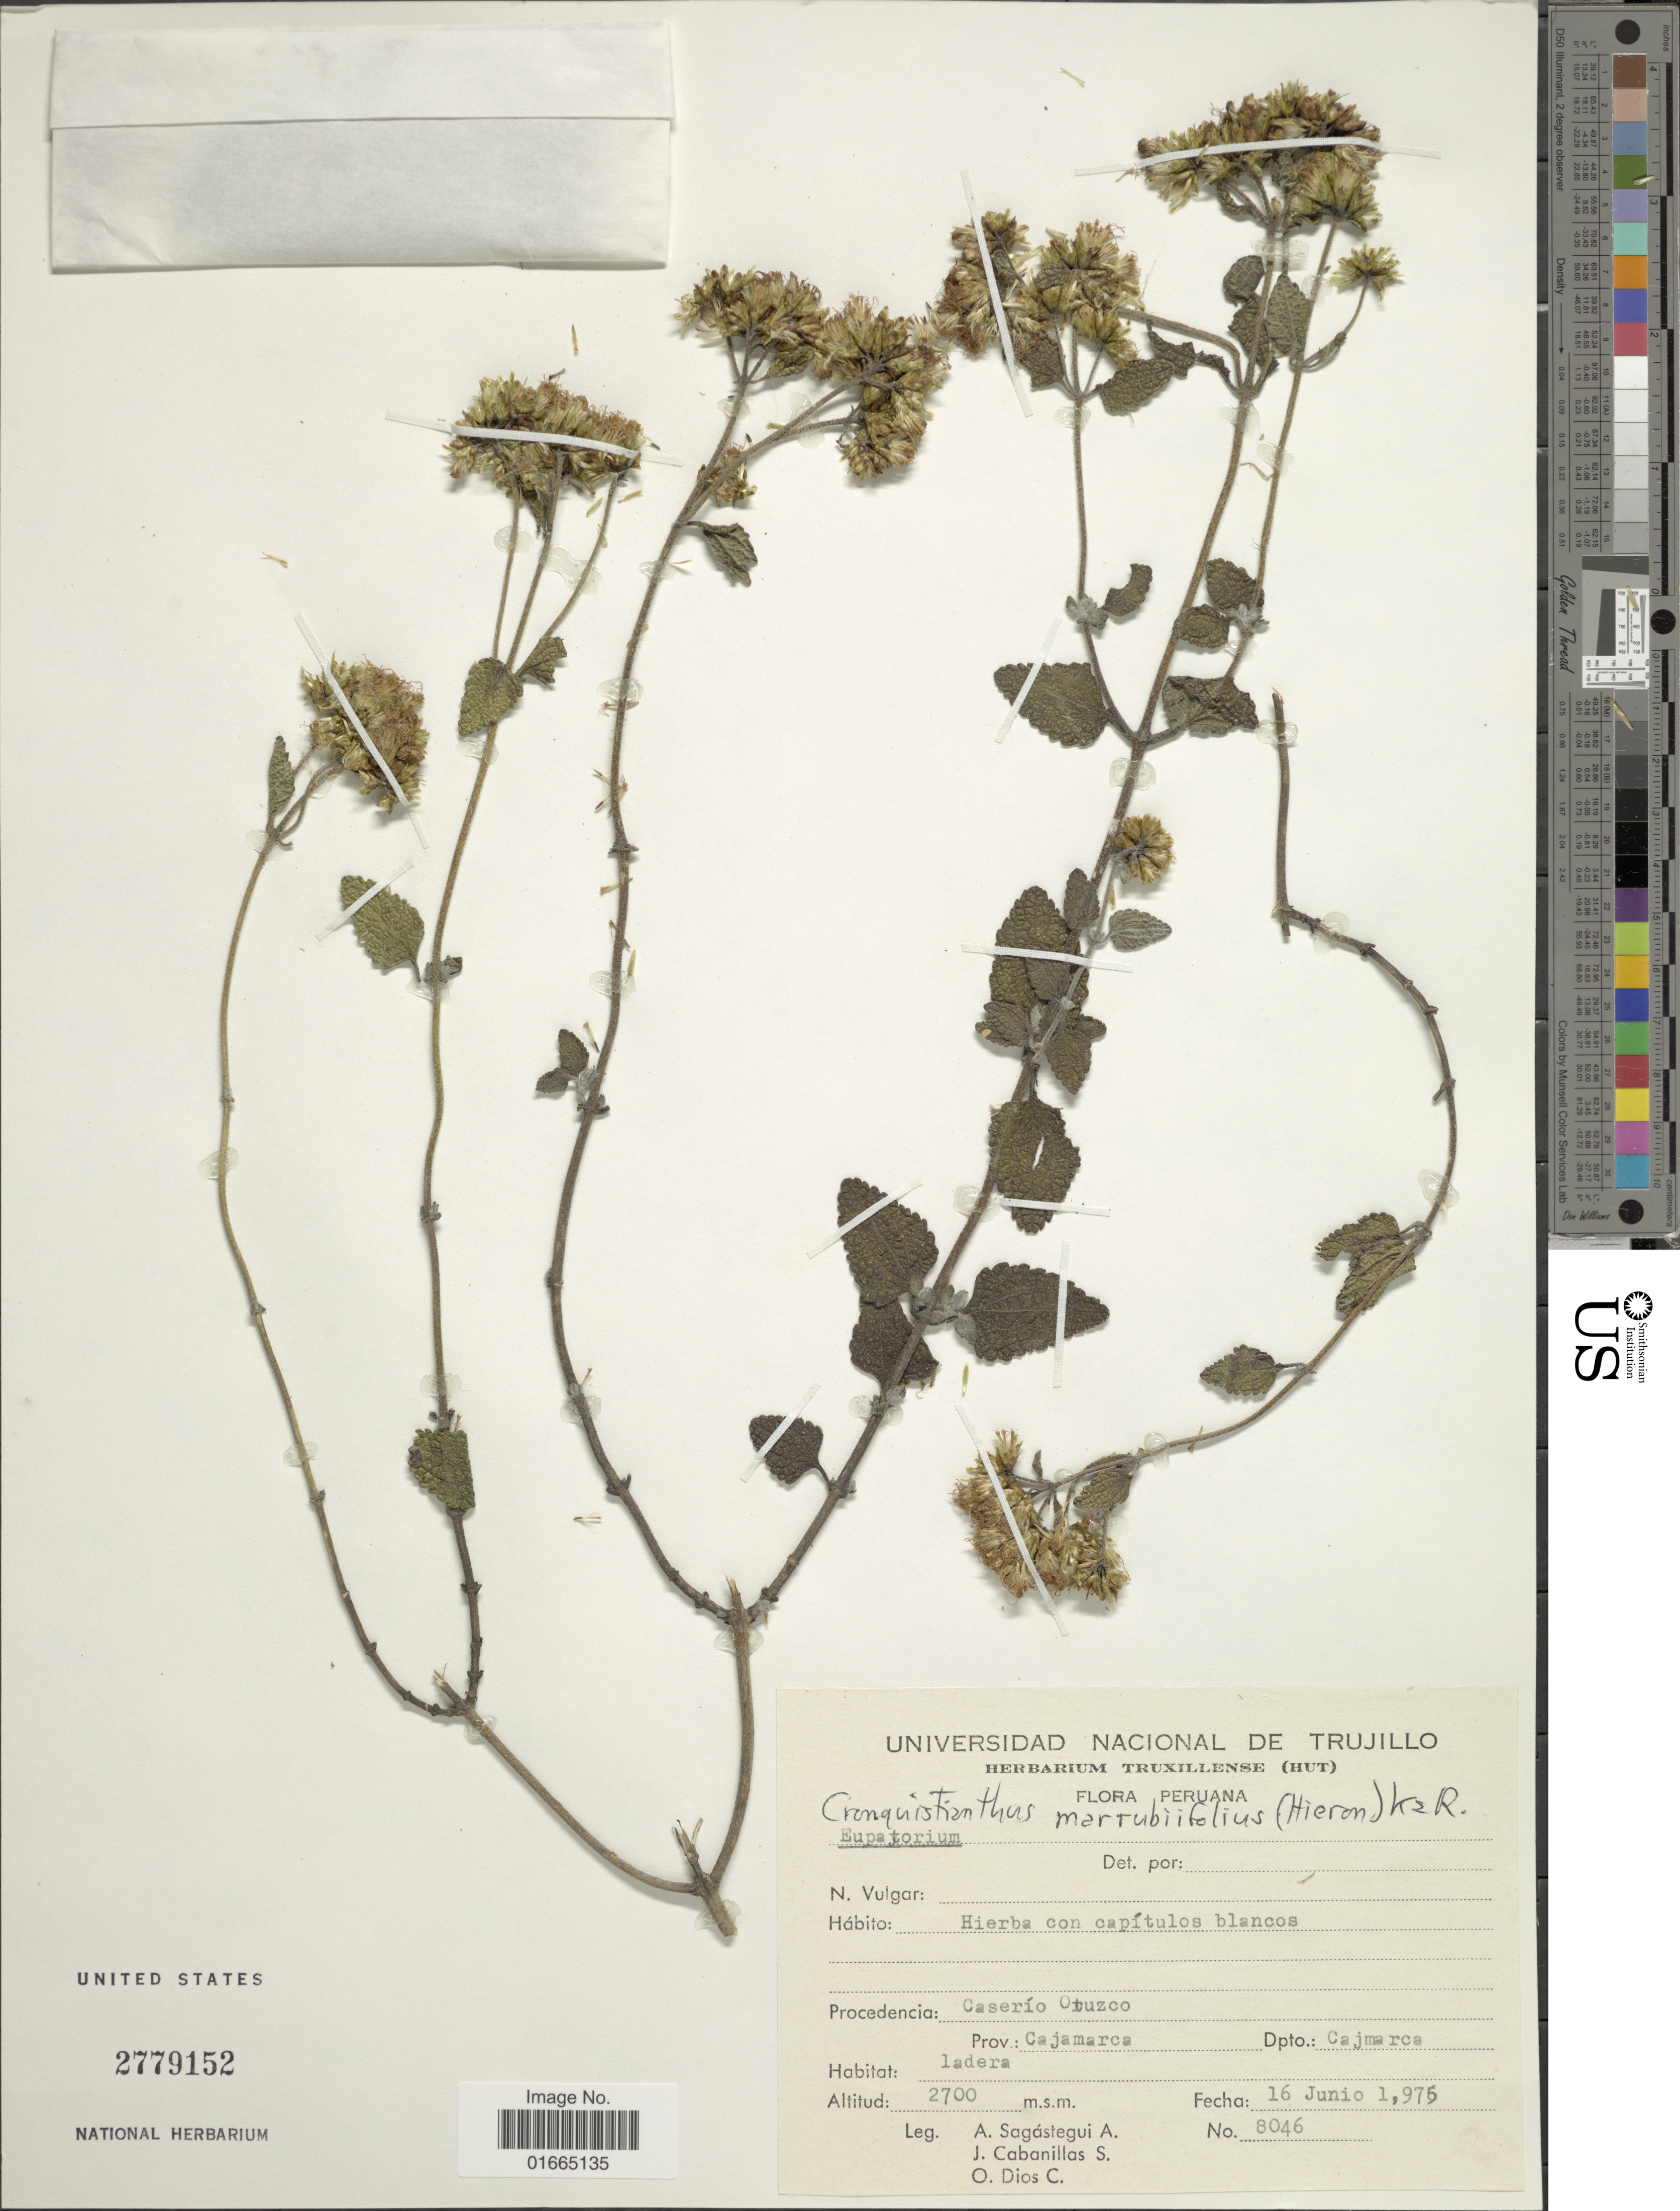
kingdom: Plantae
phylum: Tracheophyta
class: Magnoliopsida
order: Asterales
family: Asteraceae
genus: Cronquistianthus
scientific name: Cronquistianthus marrubiifolius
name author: (Hieron.) R.M. King & H. Rob.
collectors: A. Sagástegui A., J. Cabanillas S. & O. Dios C.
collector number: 8046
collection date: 1975-06-16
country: Peru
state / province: Cajamarca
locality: Caserío Otuzco. Prov.: Cajamarca. Dpto.: Cajamarca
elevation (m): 2700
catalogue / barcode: US 2779152